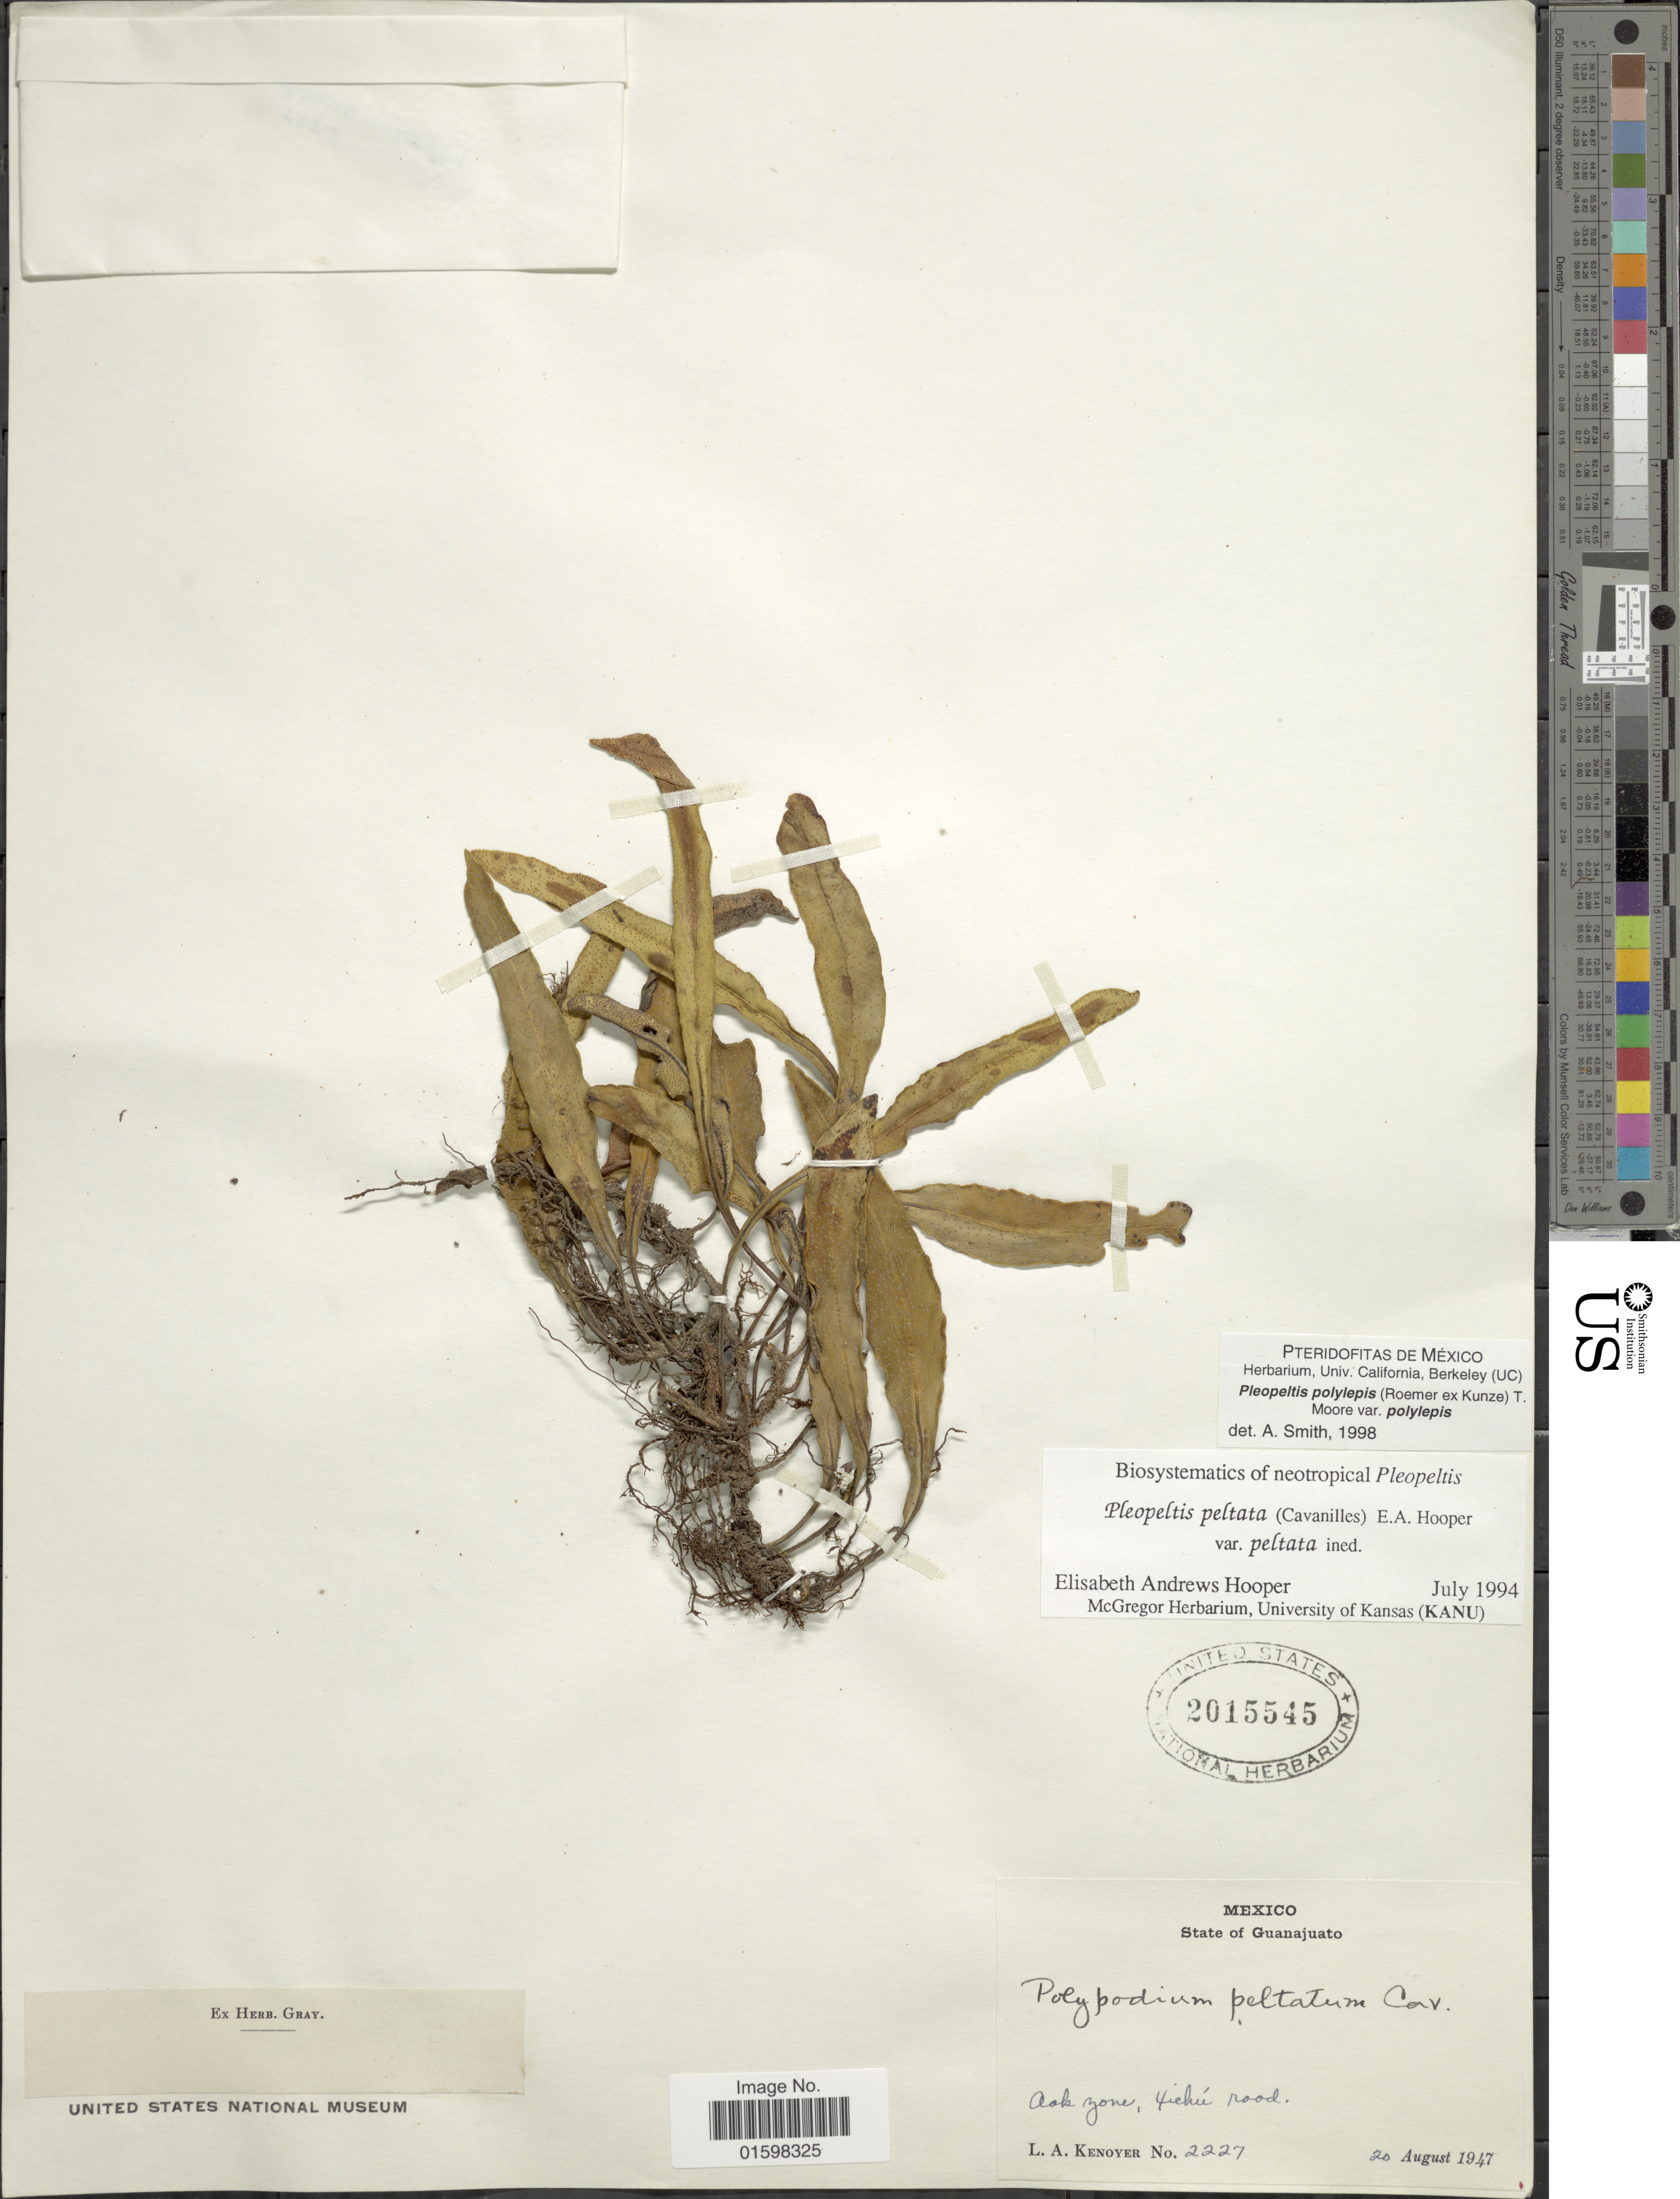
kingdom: Plantae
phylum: Tracheophyta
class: Polypodiopsida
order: Polypodiales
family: Polypodiaceae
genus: Pleopeltis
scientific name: Pleopeltis polylepis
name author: (Roem. ex Kunze) T. Moore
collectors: L. A. Kenoyer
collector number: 2227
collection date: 1947-08-20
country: Mexico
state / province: Guanajuato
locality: State of Guanajuata. Oak zone, Yicku road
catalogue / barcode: US 2015545